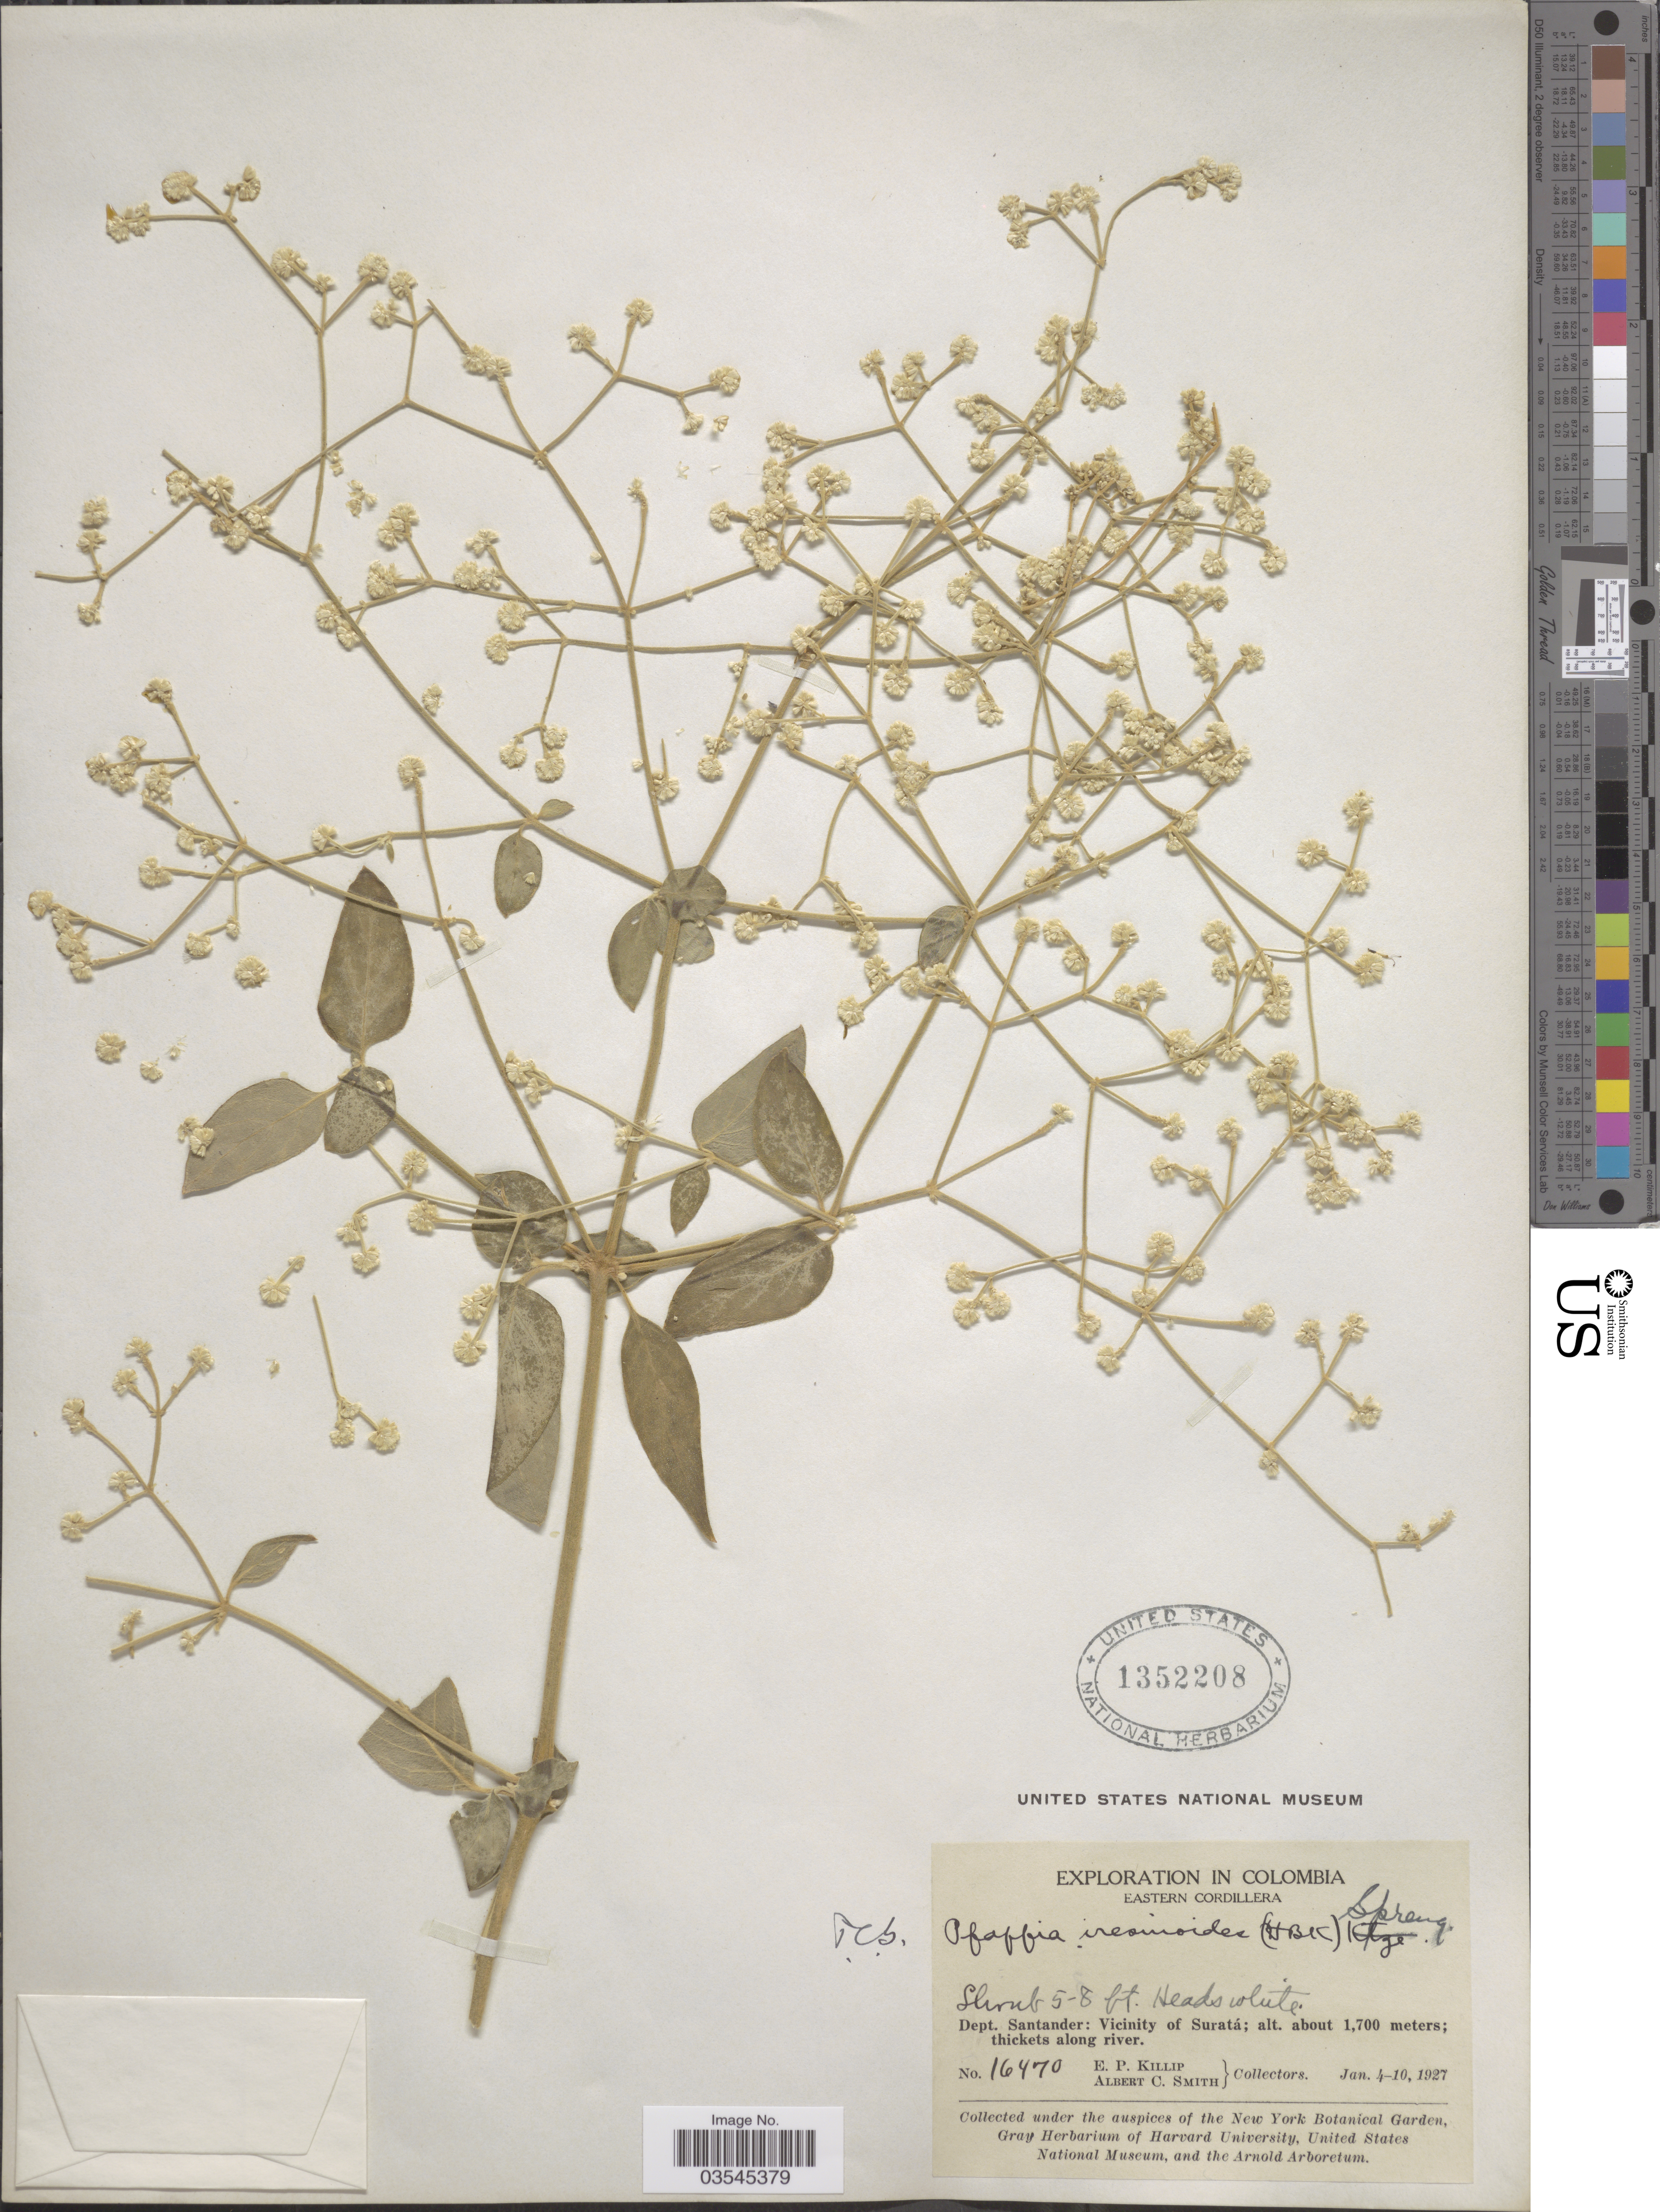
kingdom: Plantae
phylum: Tracheophyta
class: Magnoliopsida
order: Caryophyllales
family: Amaranthaceae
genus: Pfaffia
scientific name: Pfaffia iresinoides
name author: (Kunth) Spreng.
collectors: E. P. Killip & A. C. Smith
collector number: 16470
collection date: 1927-01-04/1927-01-10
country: Colombia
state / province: Santander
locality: Eastern Cordillera. Dept. Santander: Vicinity of Suratá.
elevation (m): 1700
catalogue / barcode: US 1352208